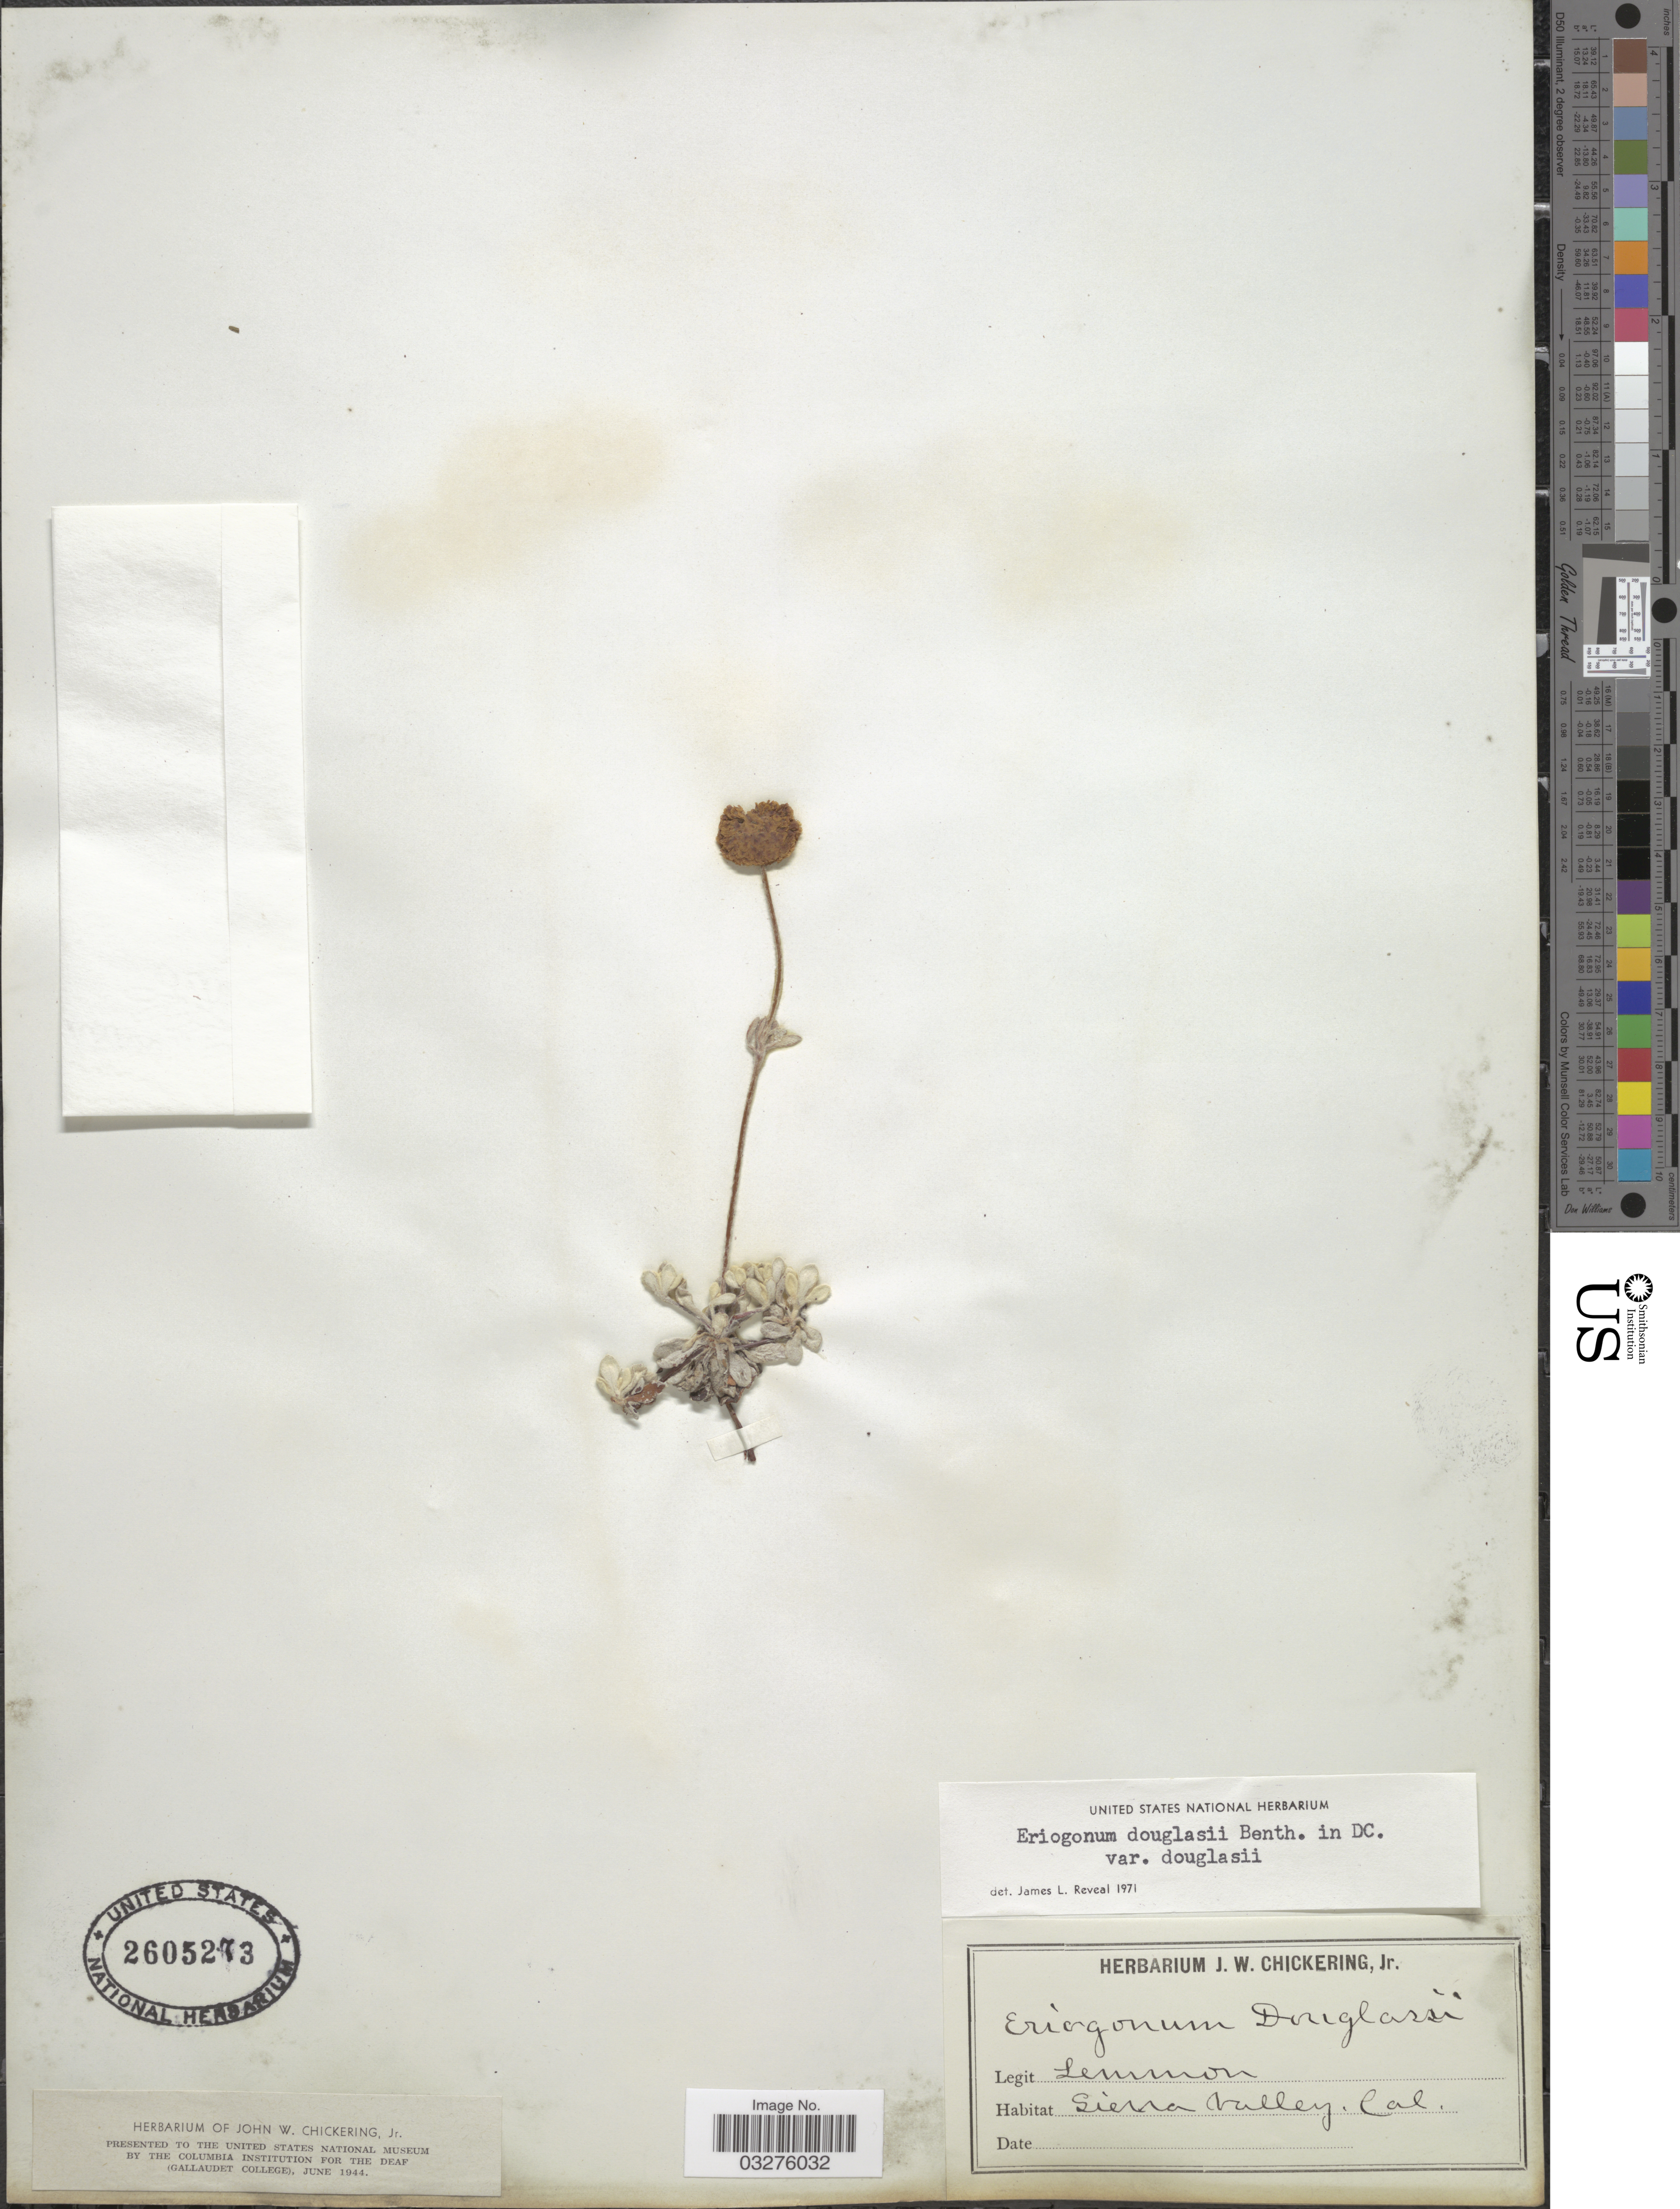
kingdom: Plantae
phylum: Tracheophyta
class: Magnoliopsida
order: Caryophyllales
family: Polygonaceae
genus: Eriogonum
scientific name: Eriogonum douglasii var. douglasii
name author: Benth.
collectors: -- Lemmon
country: United States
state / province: California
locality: Sierra Valley.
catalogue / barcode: US 2605273